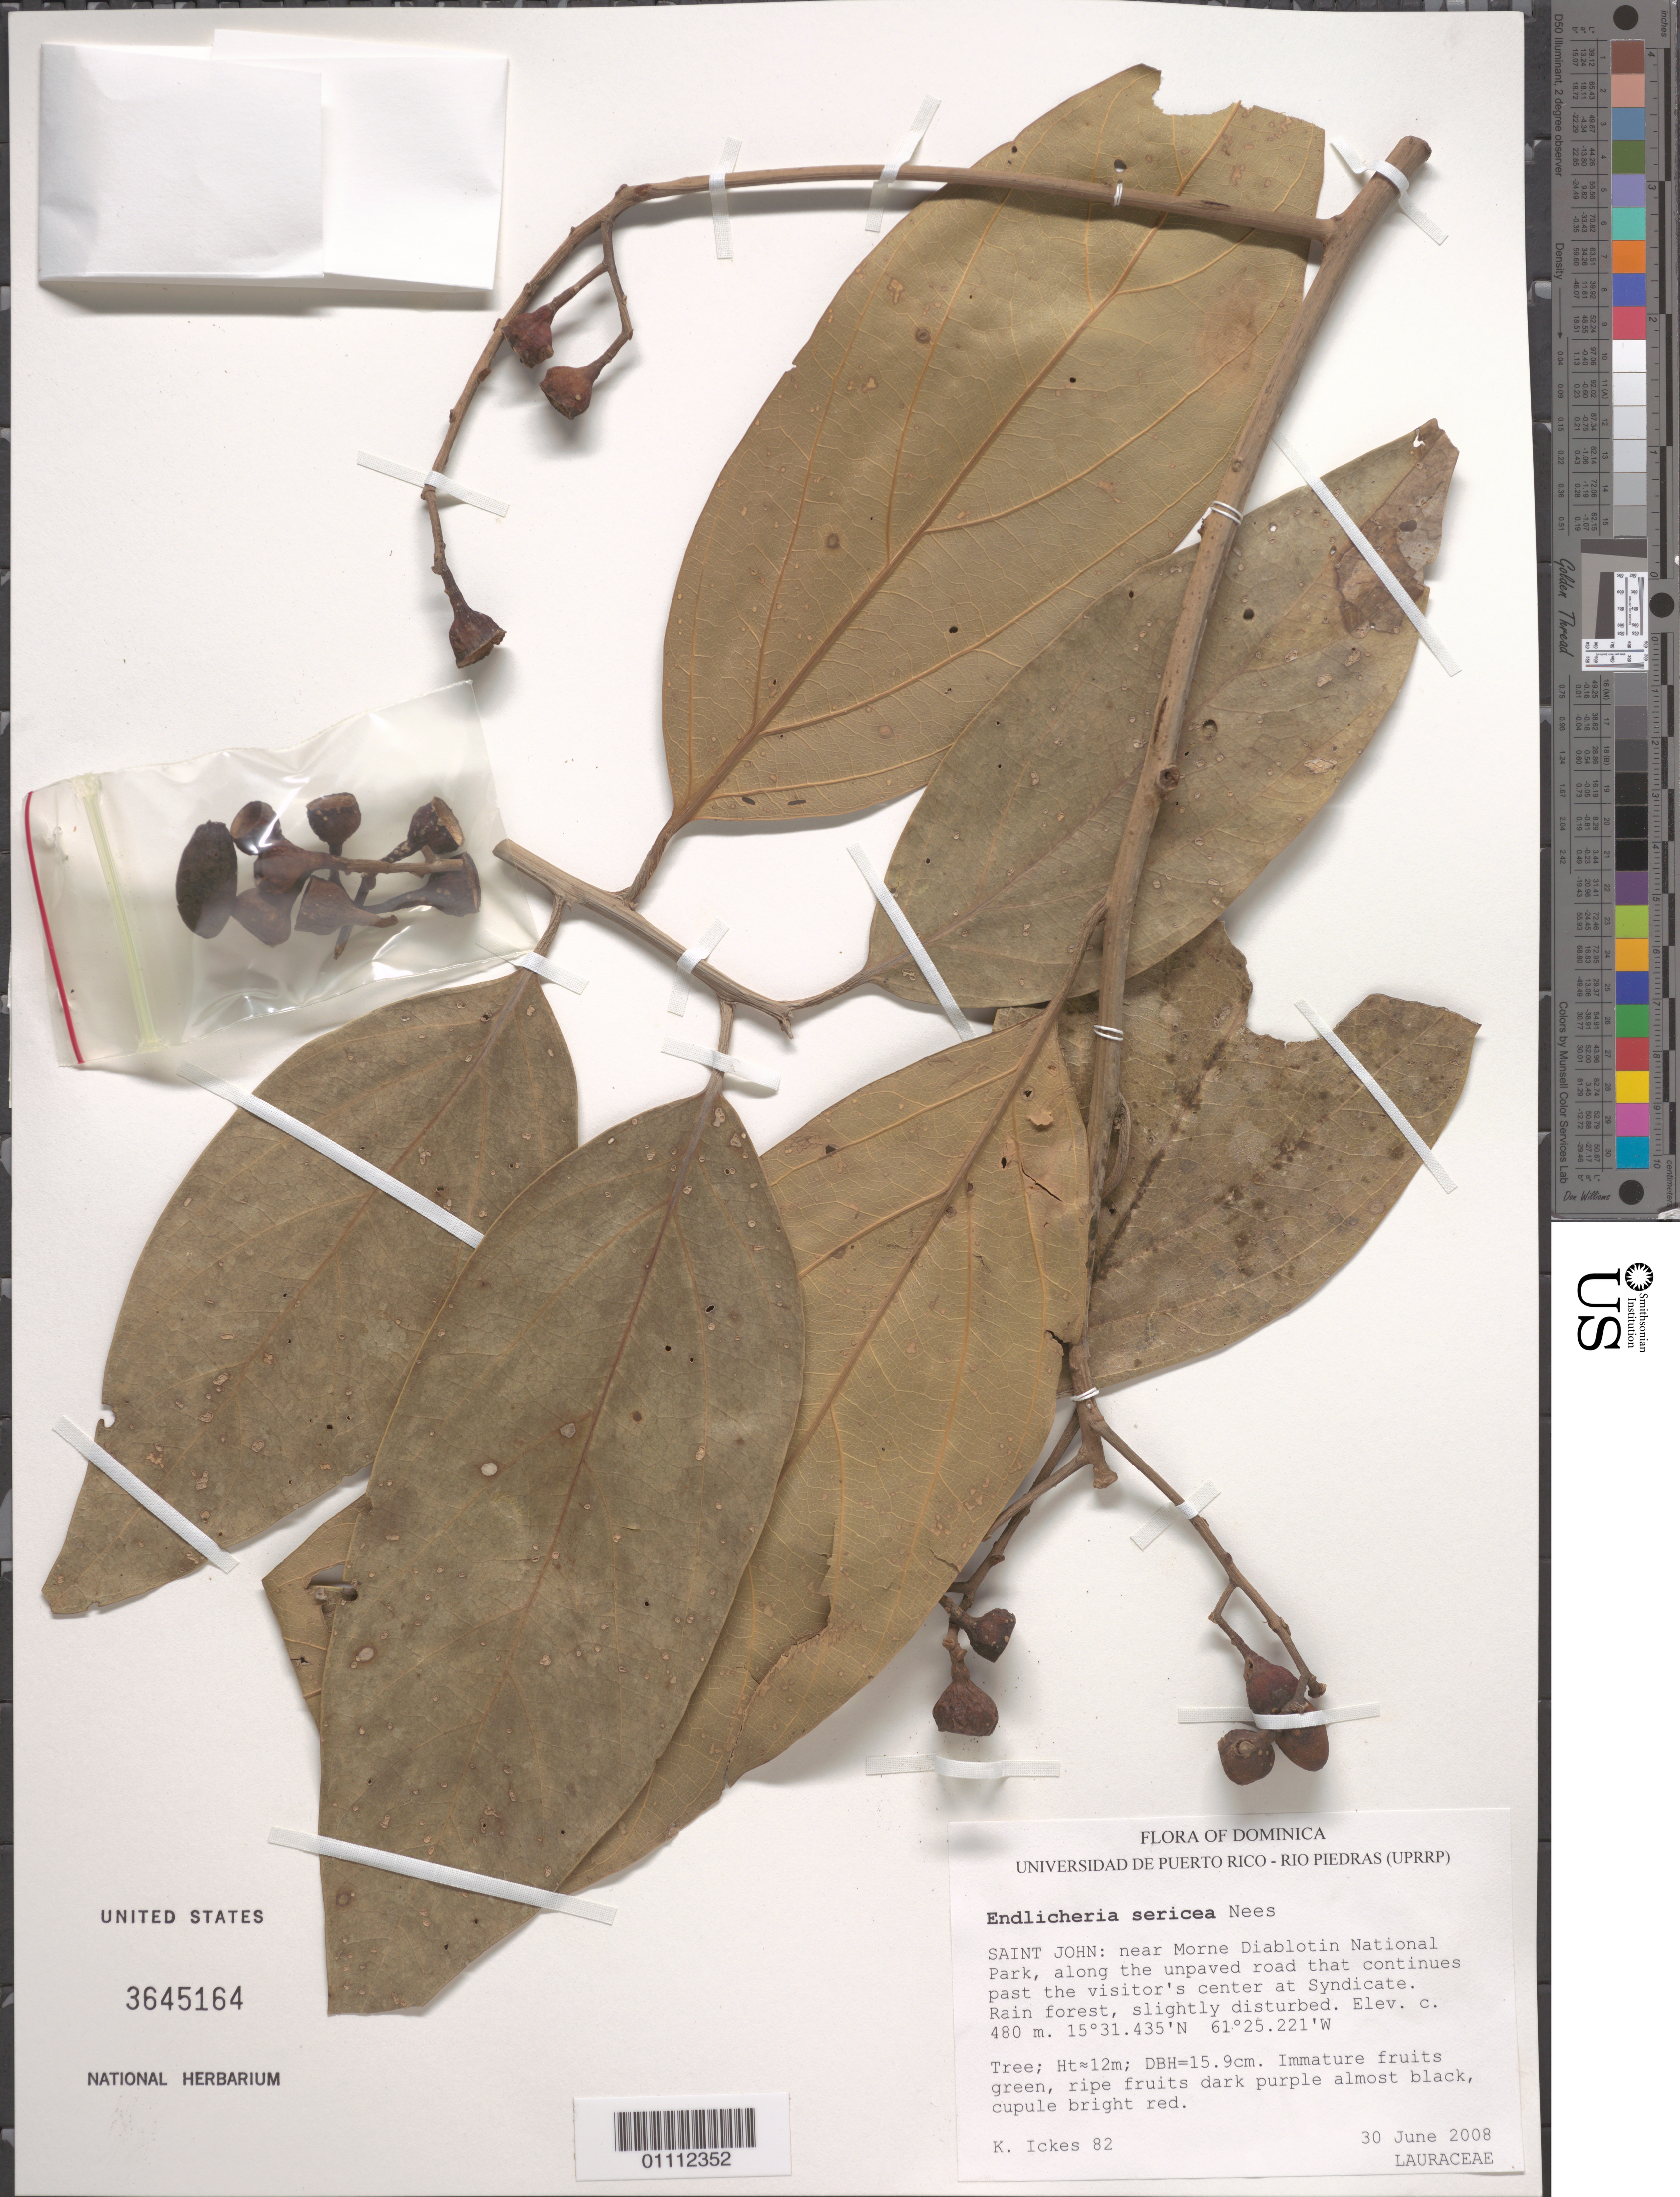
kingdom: Plantae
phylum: Tracheophyta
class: Magnoliopsida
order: Laurales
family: Lauraceae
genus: Endlicheria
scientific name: Endlicheria sericea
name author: Nees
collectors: K. Ickes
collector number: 82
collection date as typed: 30 Jun 2008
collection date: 2008-06-30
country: Dominica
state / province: St. John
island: Dominica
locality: Morne Diablotin National Park, along unpaved road past visitor's center at Syndicate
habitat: Rain forest, slightly disturbed.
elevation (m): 480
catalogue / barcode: US 3645164